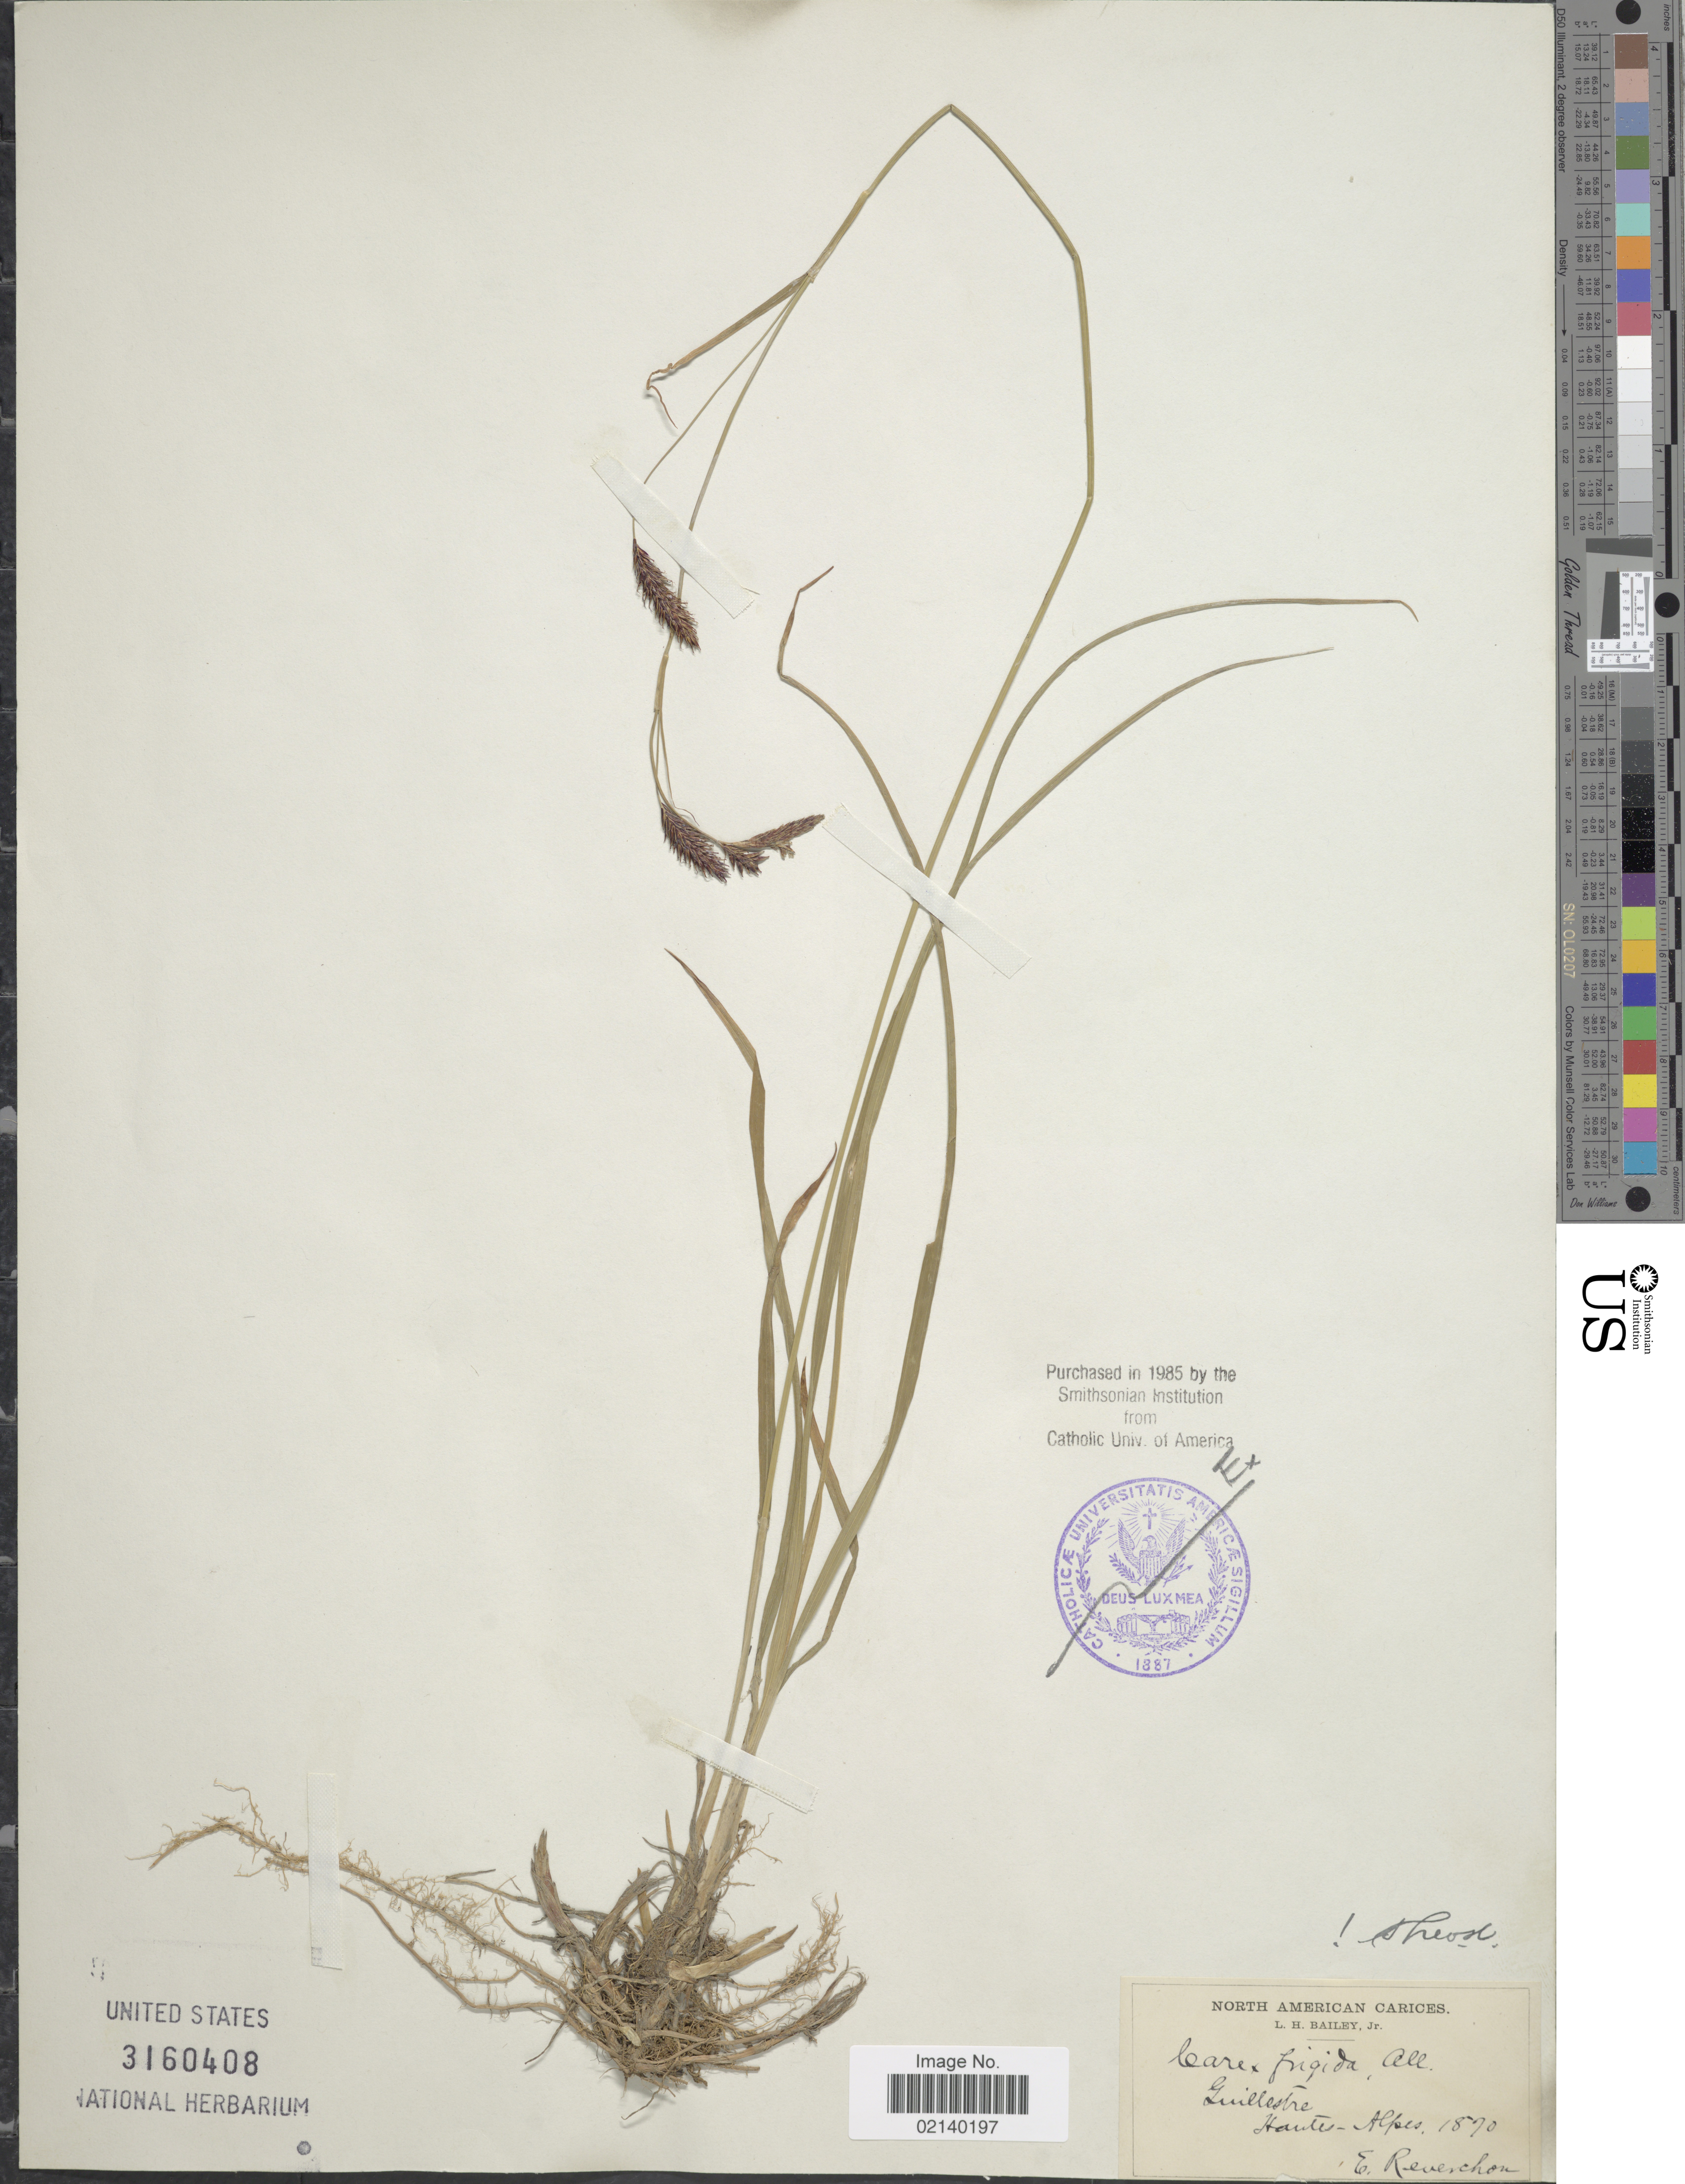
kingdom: Plantae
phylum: Tracheophyta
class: Liliopsida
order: Poales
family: Cyperaceae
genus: Carex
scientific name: Carex sp.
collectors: E. Reverchon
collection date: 1870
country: France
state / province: Provence-Alpes-Côte d'Azur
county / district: Hautes-Alpes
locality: Guillestre, Hautes-Alpes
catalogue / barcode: US 3160408